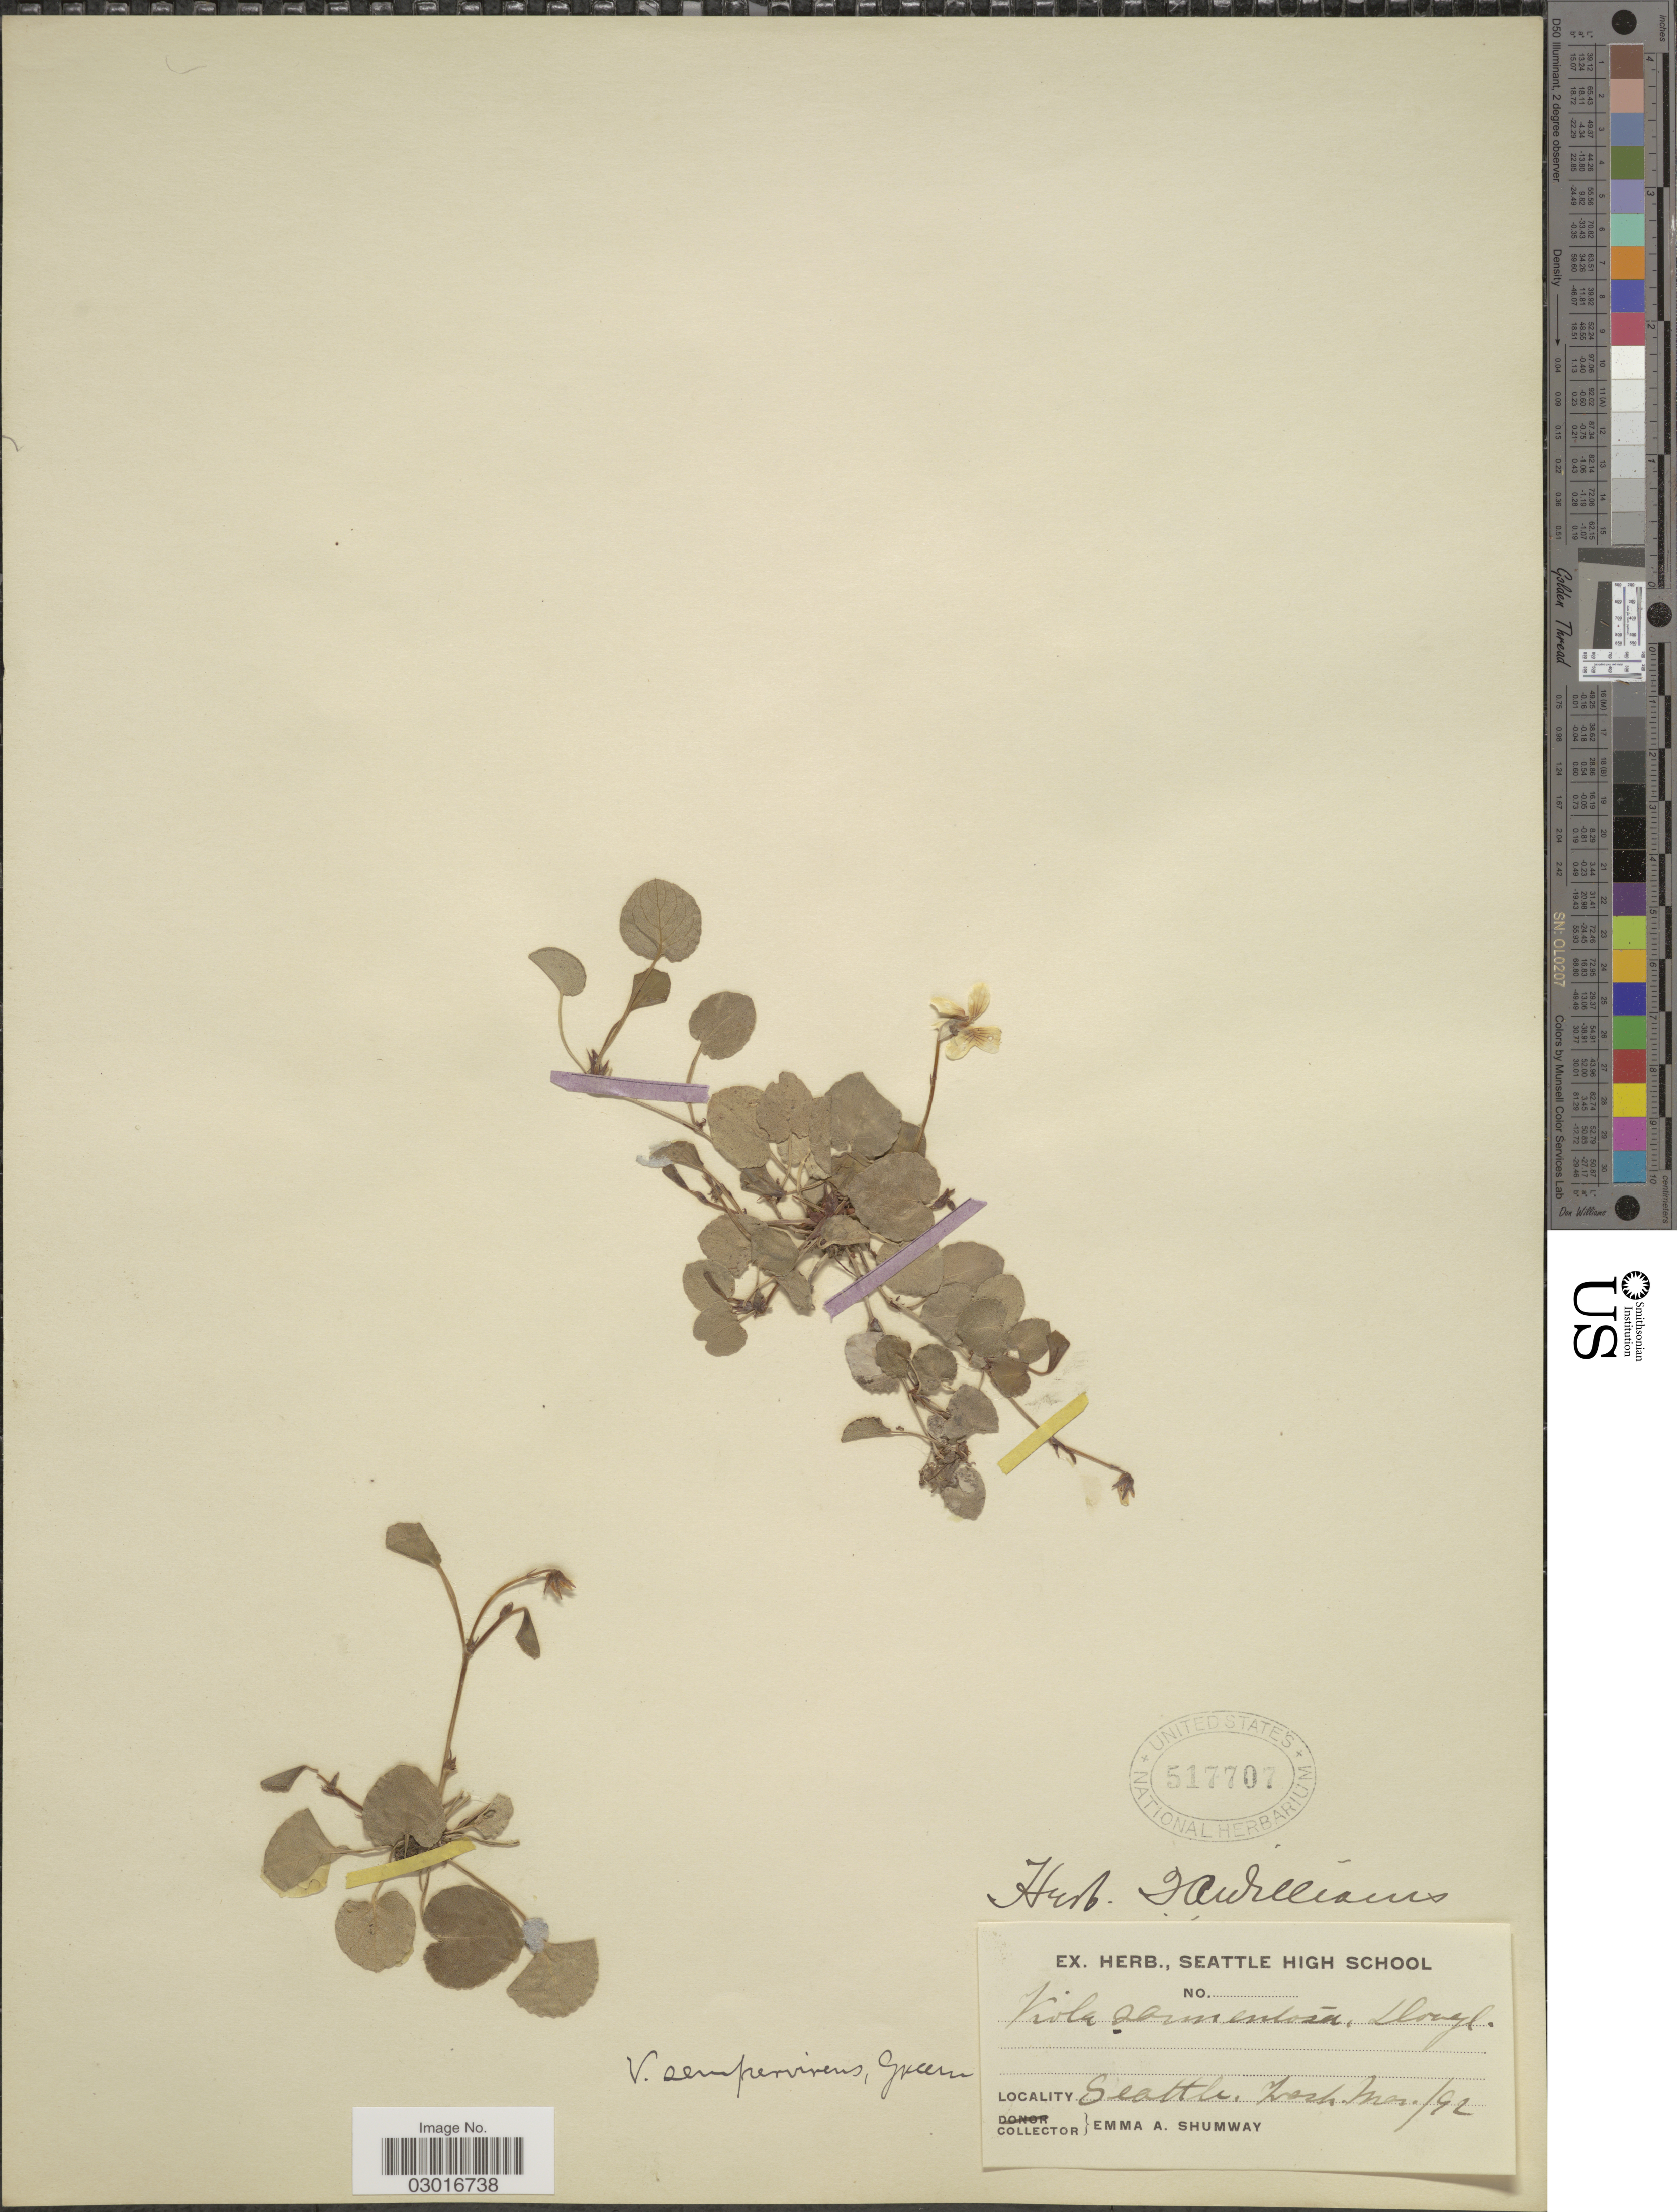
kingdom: Plantae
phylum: Tracheophyta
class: Magnoliopsida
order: Malpighiales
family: Violaceae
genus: Viola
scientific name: Viola sempervirens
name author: Greene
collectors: E. Shumway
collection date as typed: Transcribed d/m/y: /3/92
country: United States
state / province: Washington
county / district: King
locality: Seattle.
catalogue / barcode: US 517707